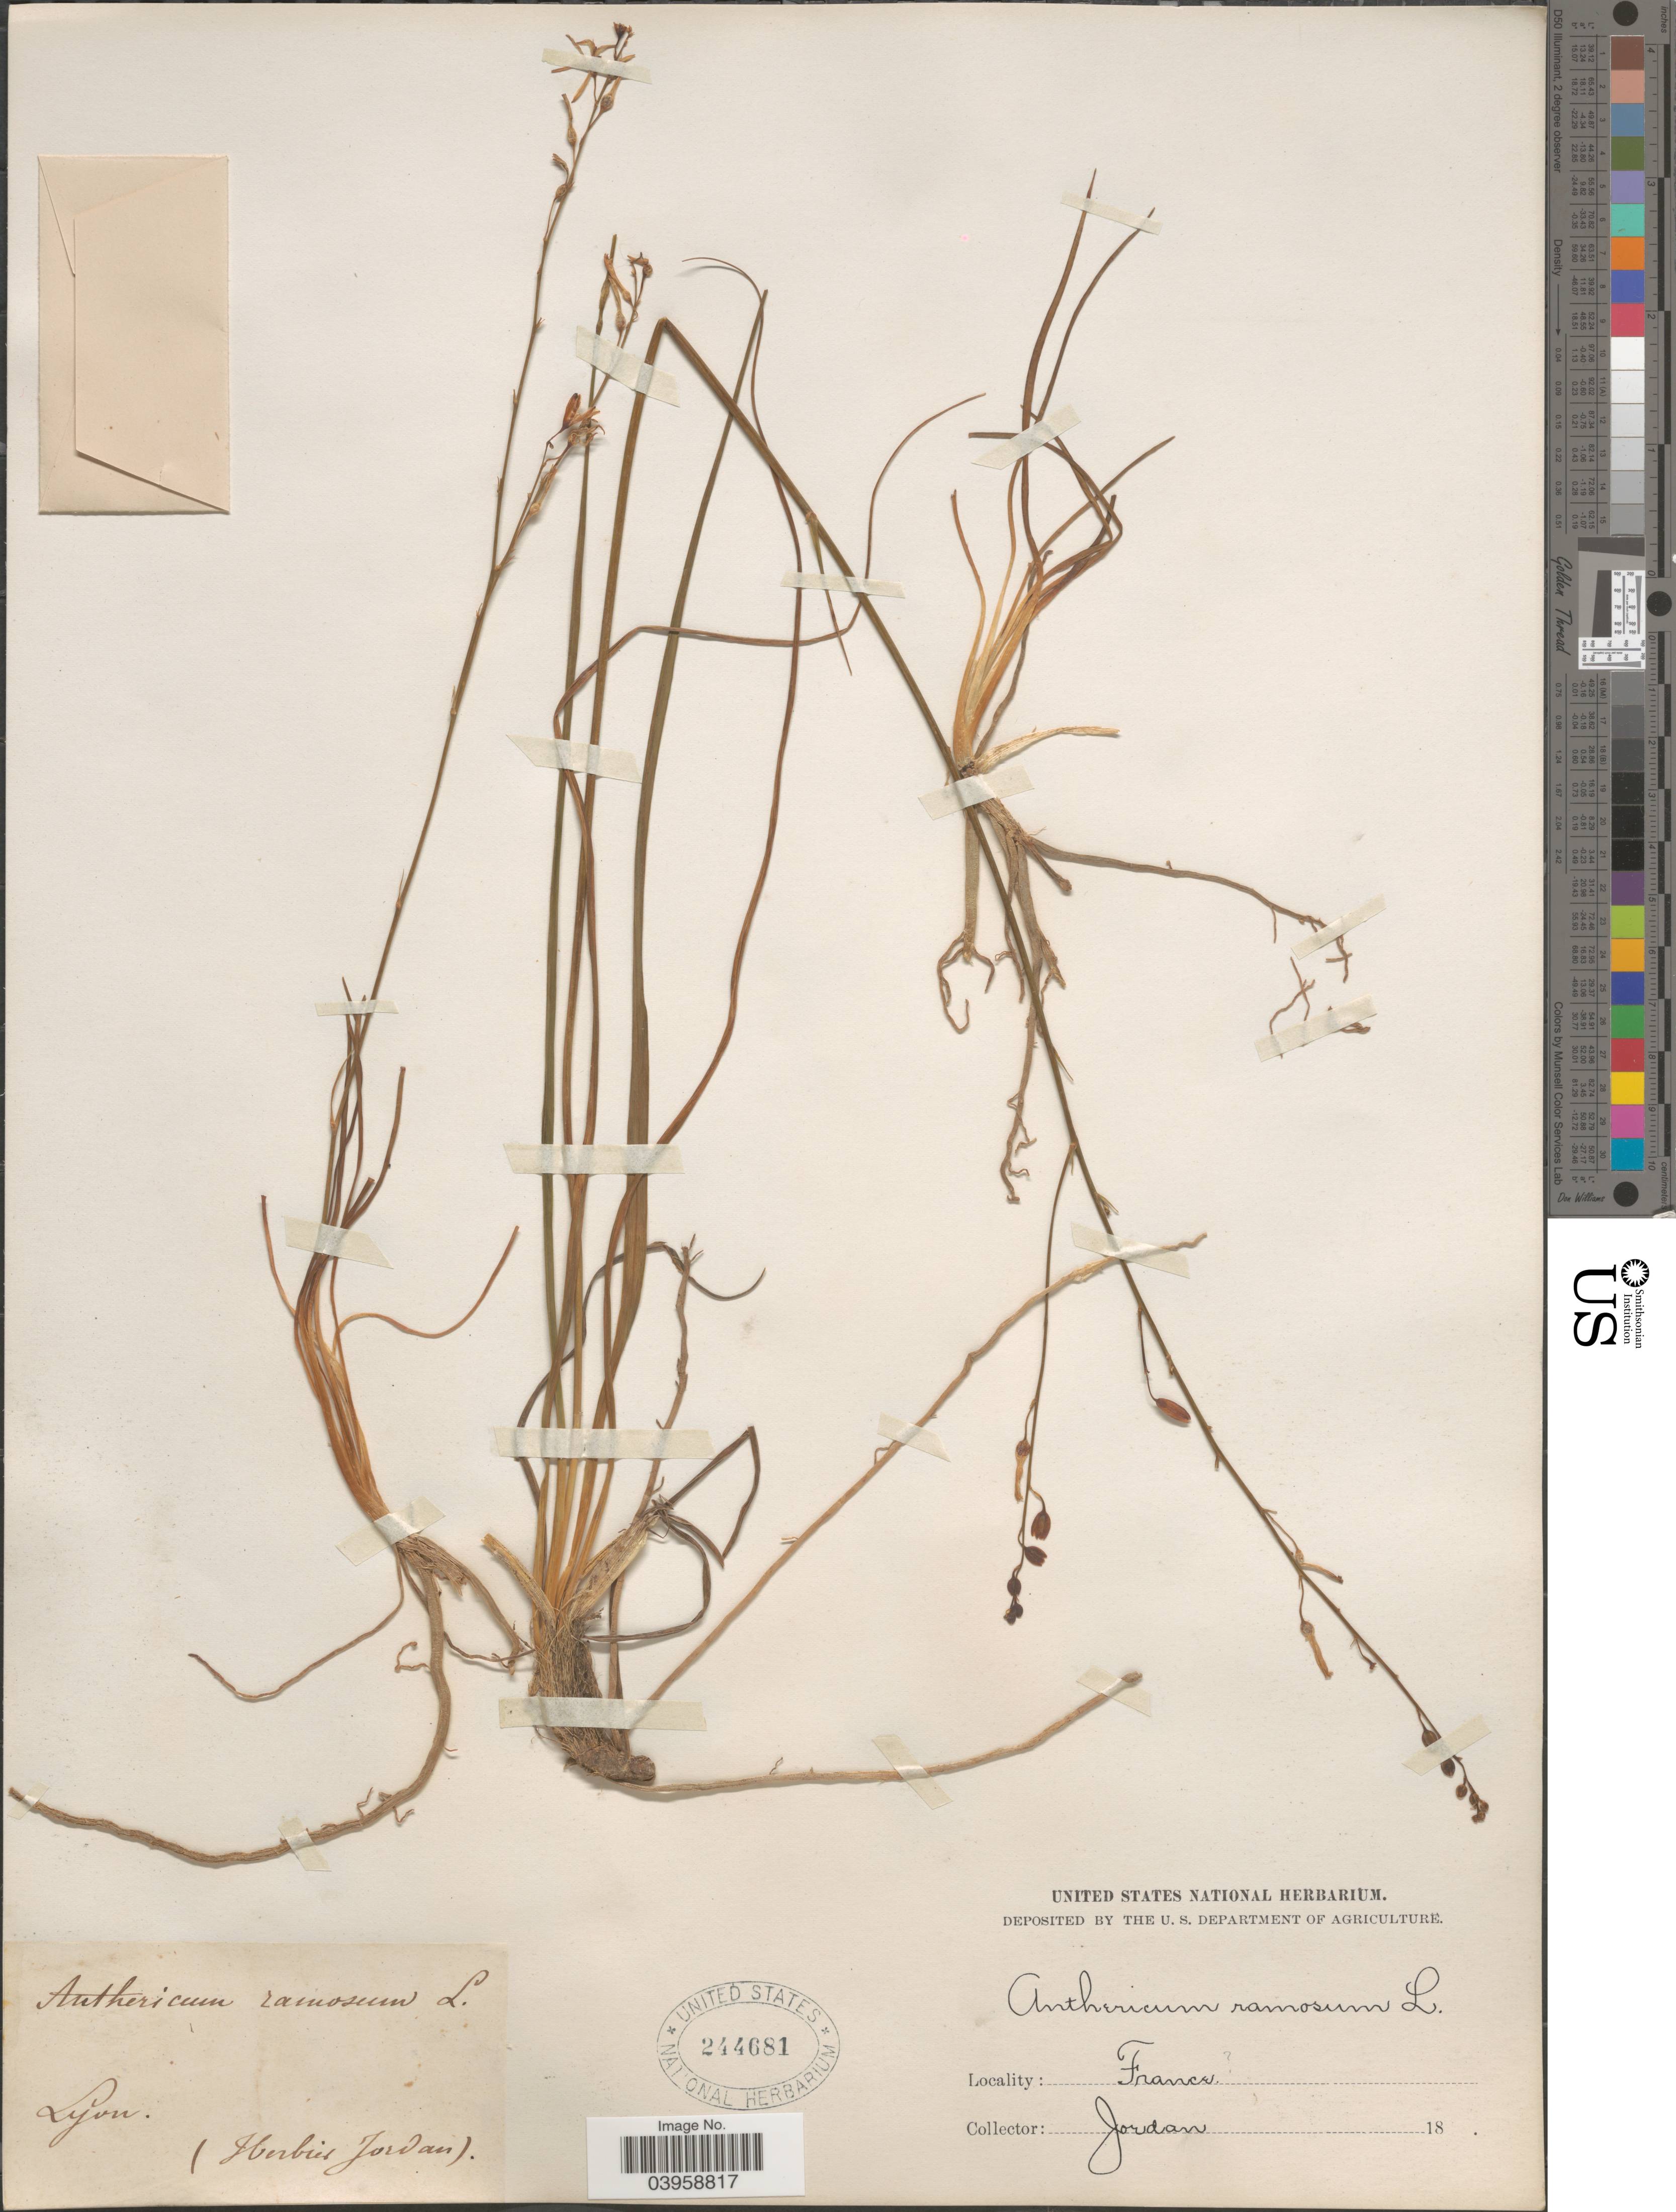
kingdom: Plantae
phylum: Tracheophyta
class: Liliopsida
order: Asparagales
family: Asparagaceae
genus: Anthericum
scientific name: Anthericum ramosum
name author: L.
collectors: -. Jordan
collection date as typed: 18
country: France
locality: Lyon.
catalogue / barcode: US 244681